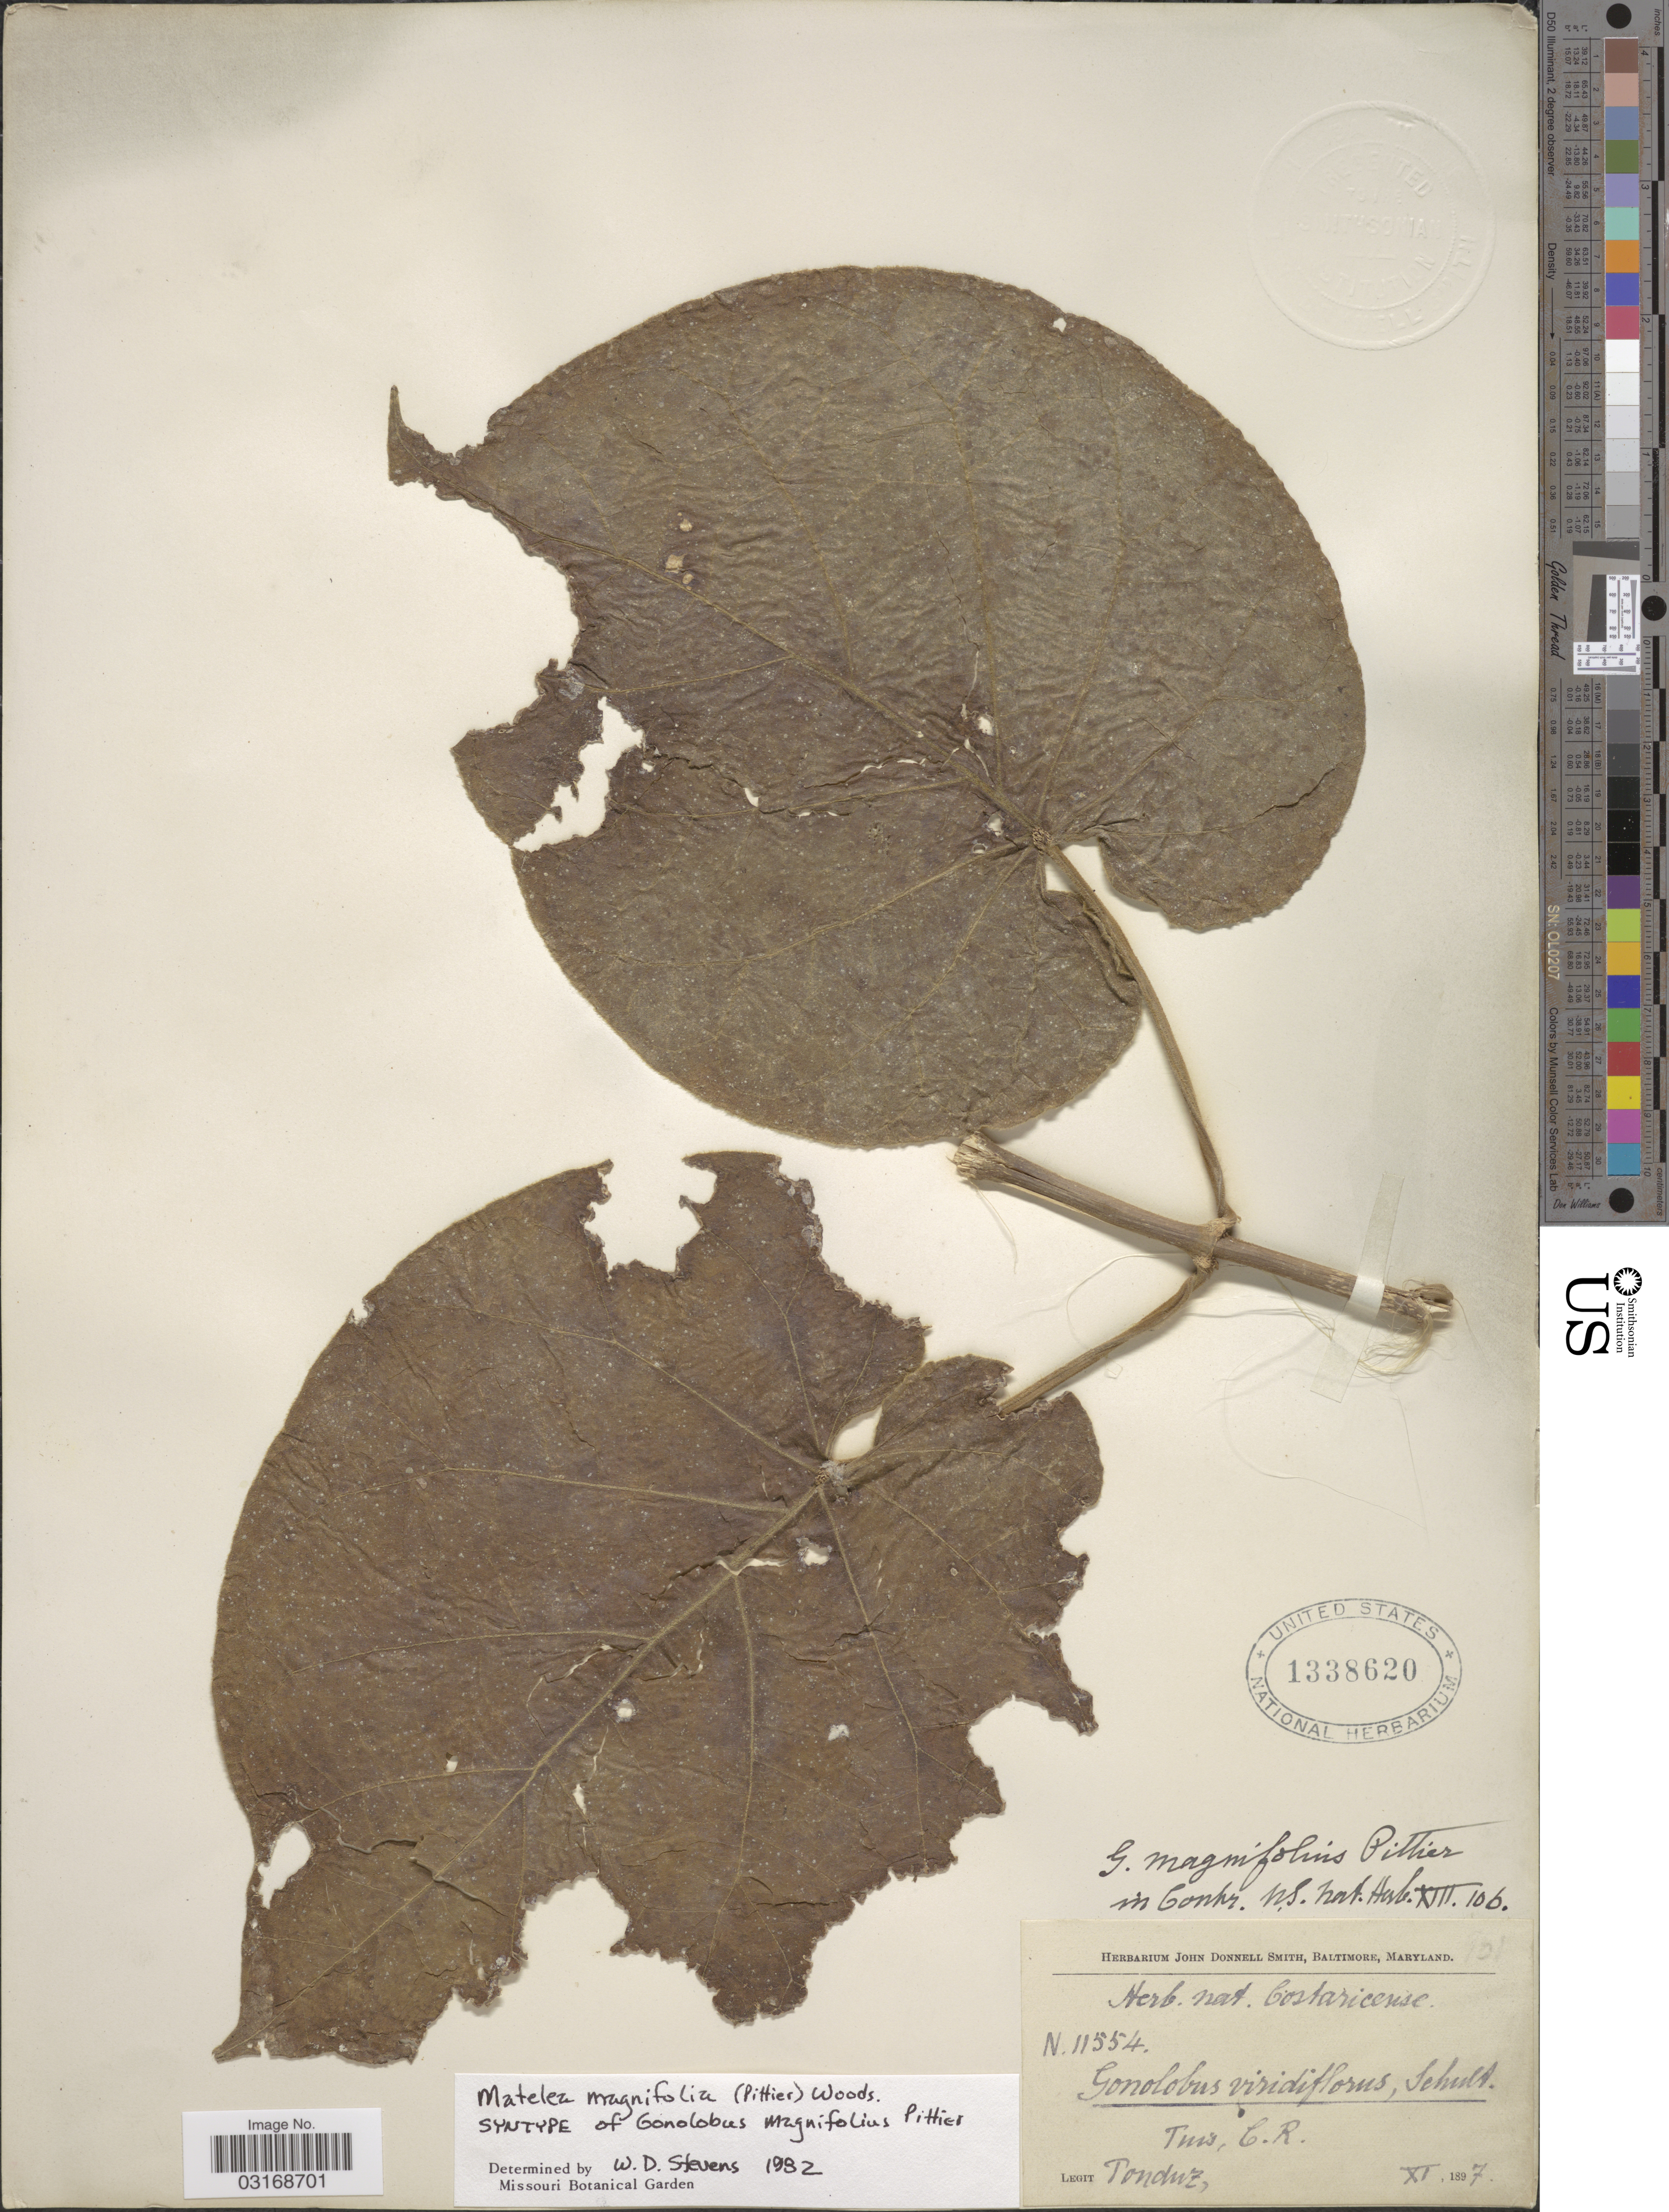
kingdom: Plantae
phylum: Tracheophyta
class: Magnoliopsida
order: Gentianales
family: Apocynaceae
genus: Matelea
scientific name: Matelea magnifolia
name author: (Pittier) Woodson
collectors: Tonduz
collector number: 11554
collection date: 1897-11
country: Costa Rica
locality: Tuis, C. R.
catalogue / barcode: US 1338620